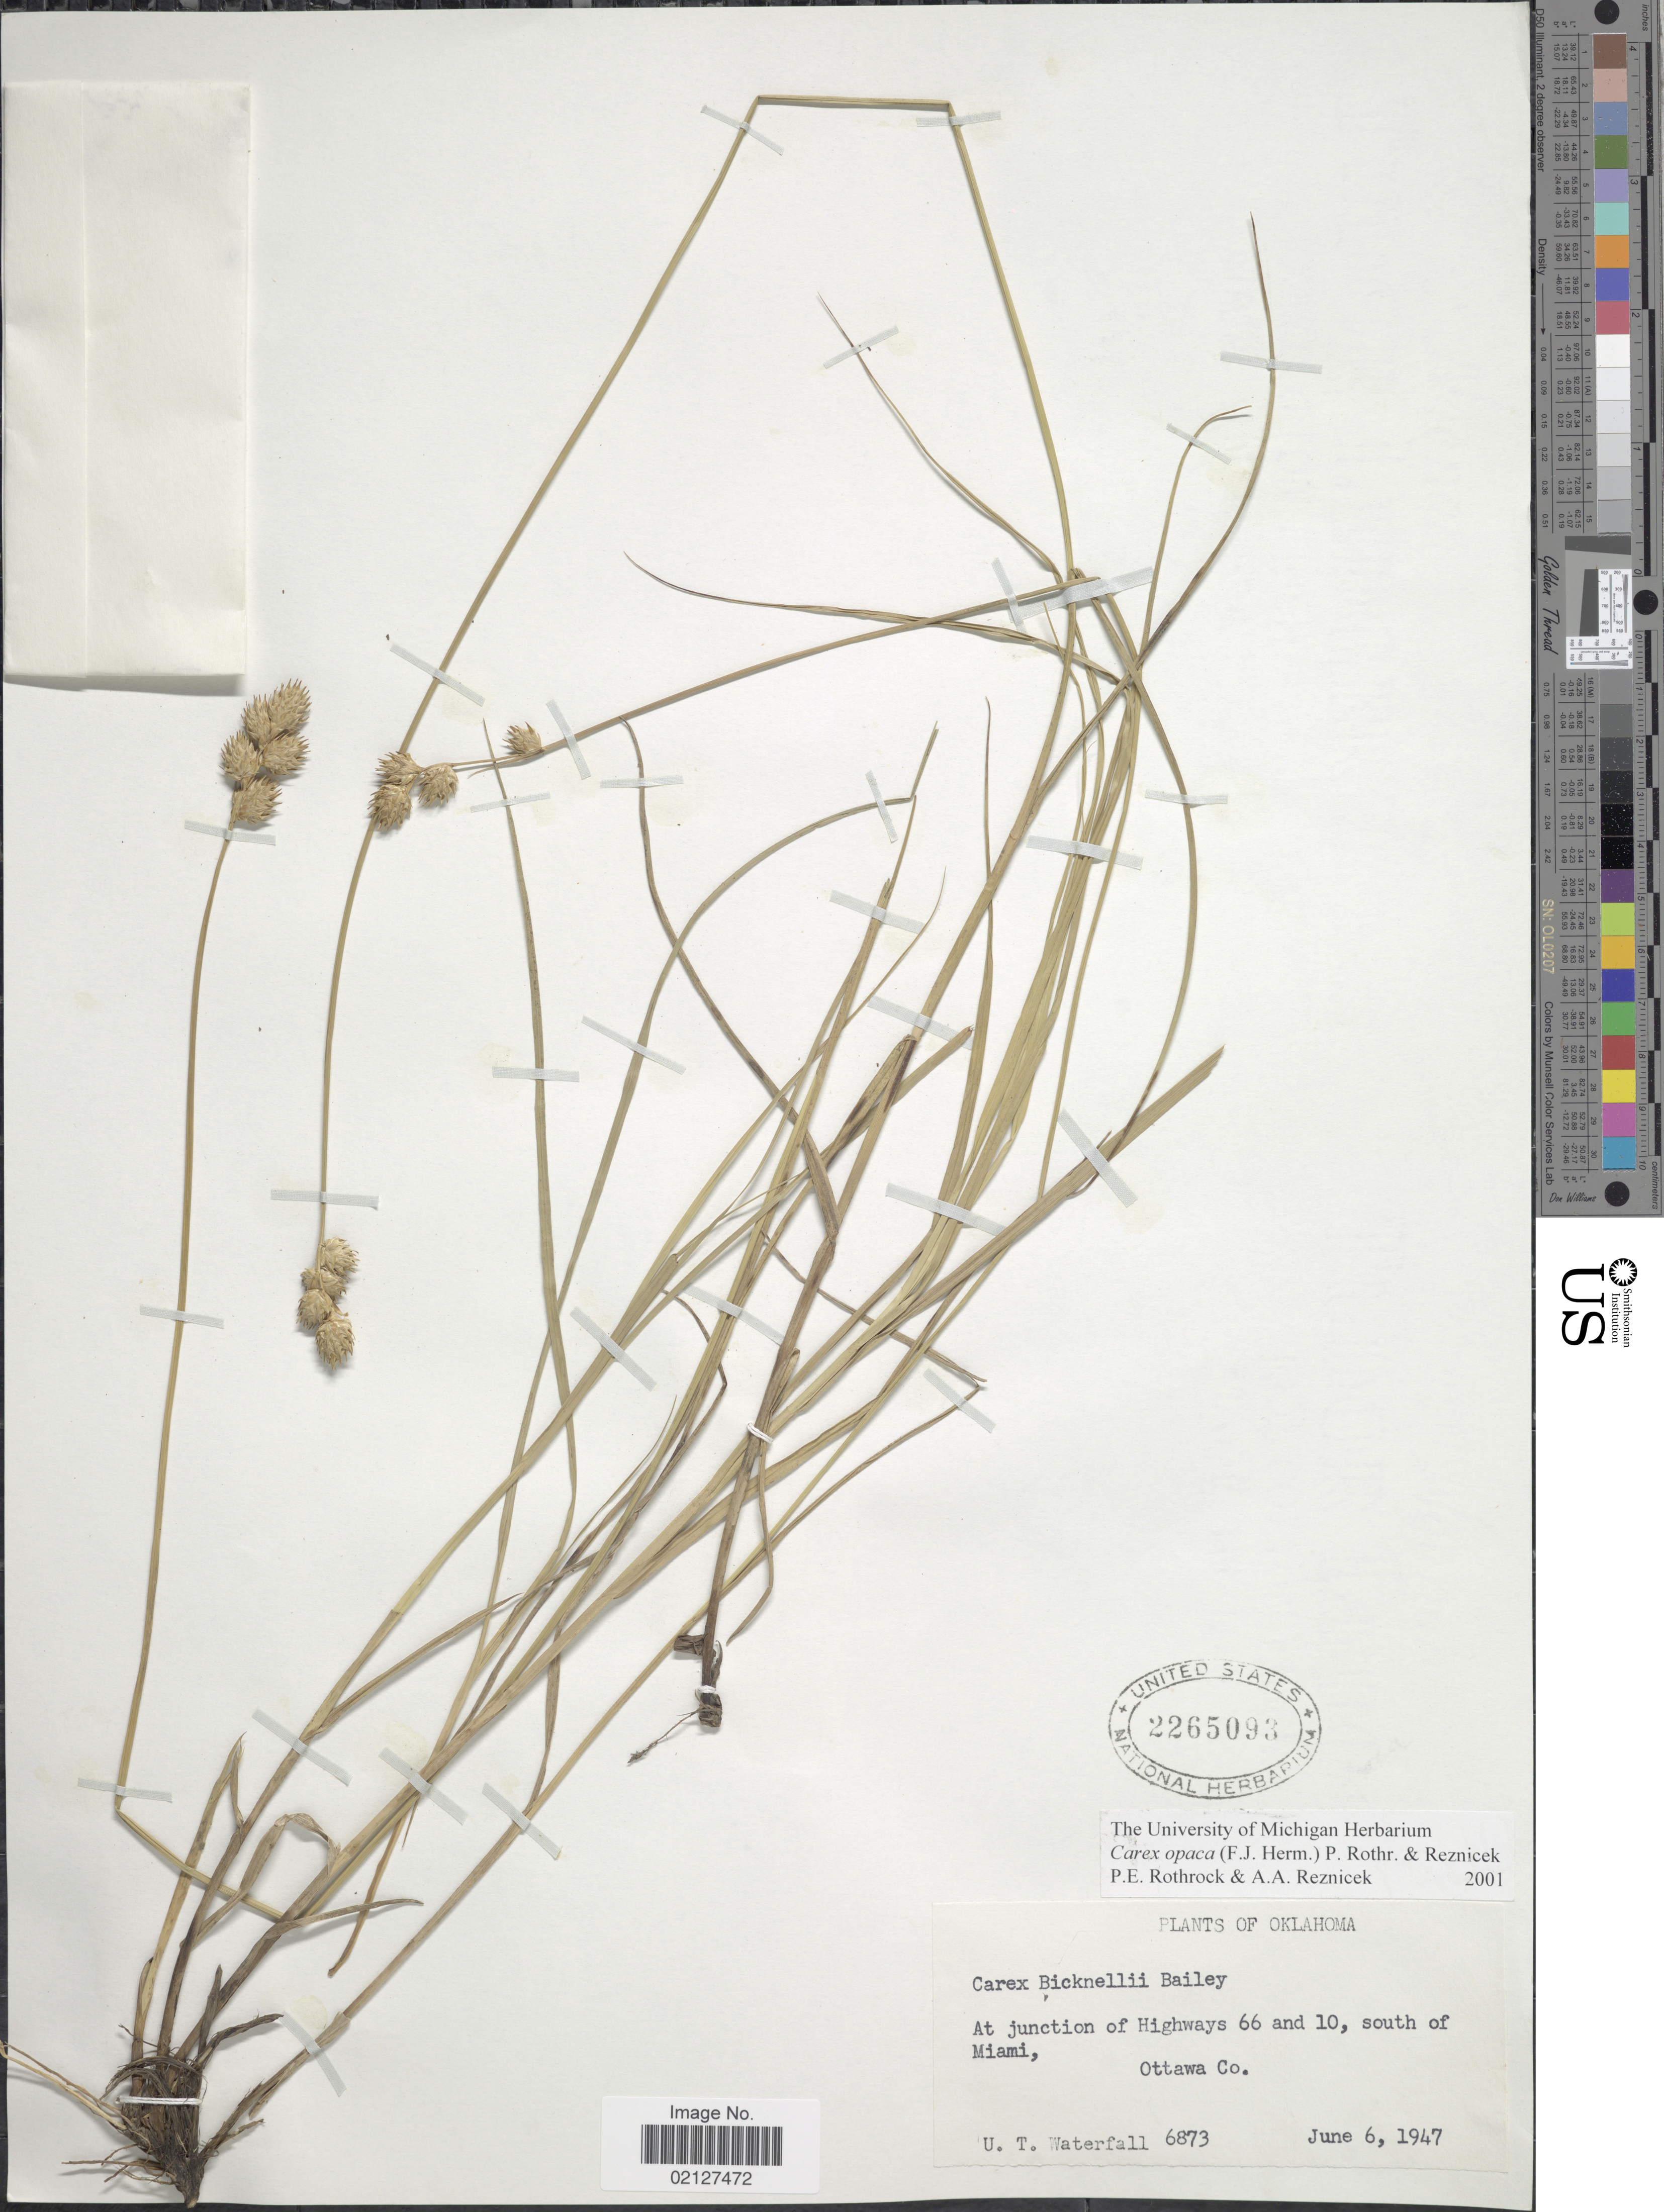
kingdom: Plantae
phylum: Tracheophyta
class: Liliopsida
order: Poales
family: Cyperaceae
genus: Carex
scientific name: Carex opaca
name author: (F.J. Herm.) P. Rothr. & Reznicek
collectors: U. T. Waterfall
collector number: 6873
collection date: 1947-06-06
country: United States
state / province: Oklahoma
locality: At junction of Highway 66 and 10, south of Miami, Ottawa Co.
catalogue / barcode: US 2265093